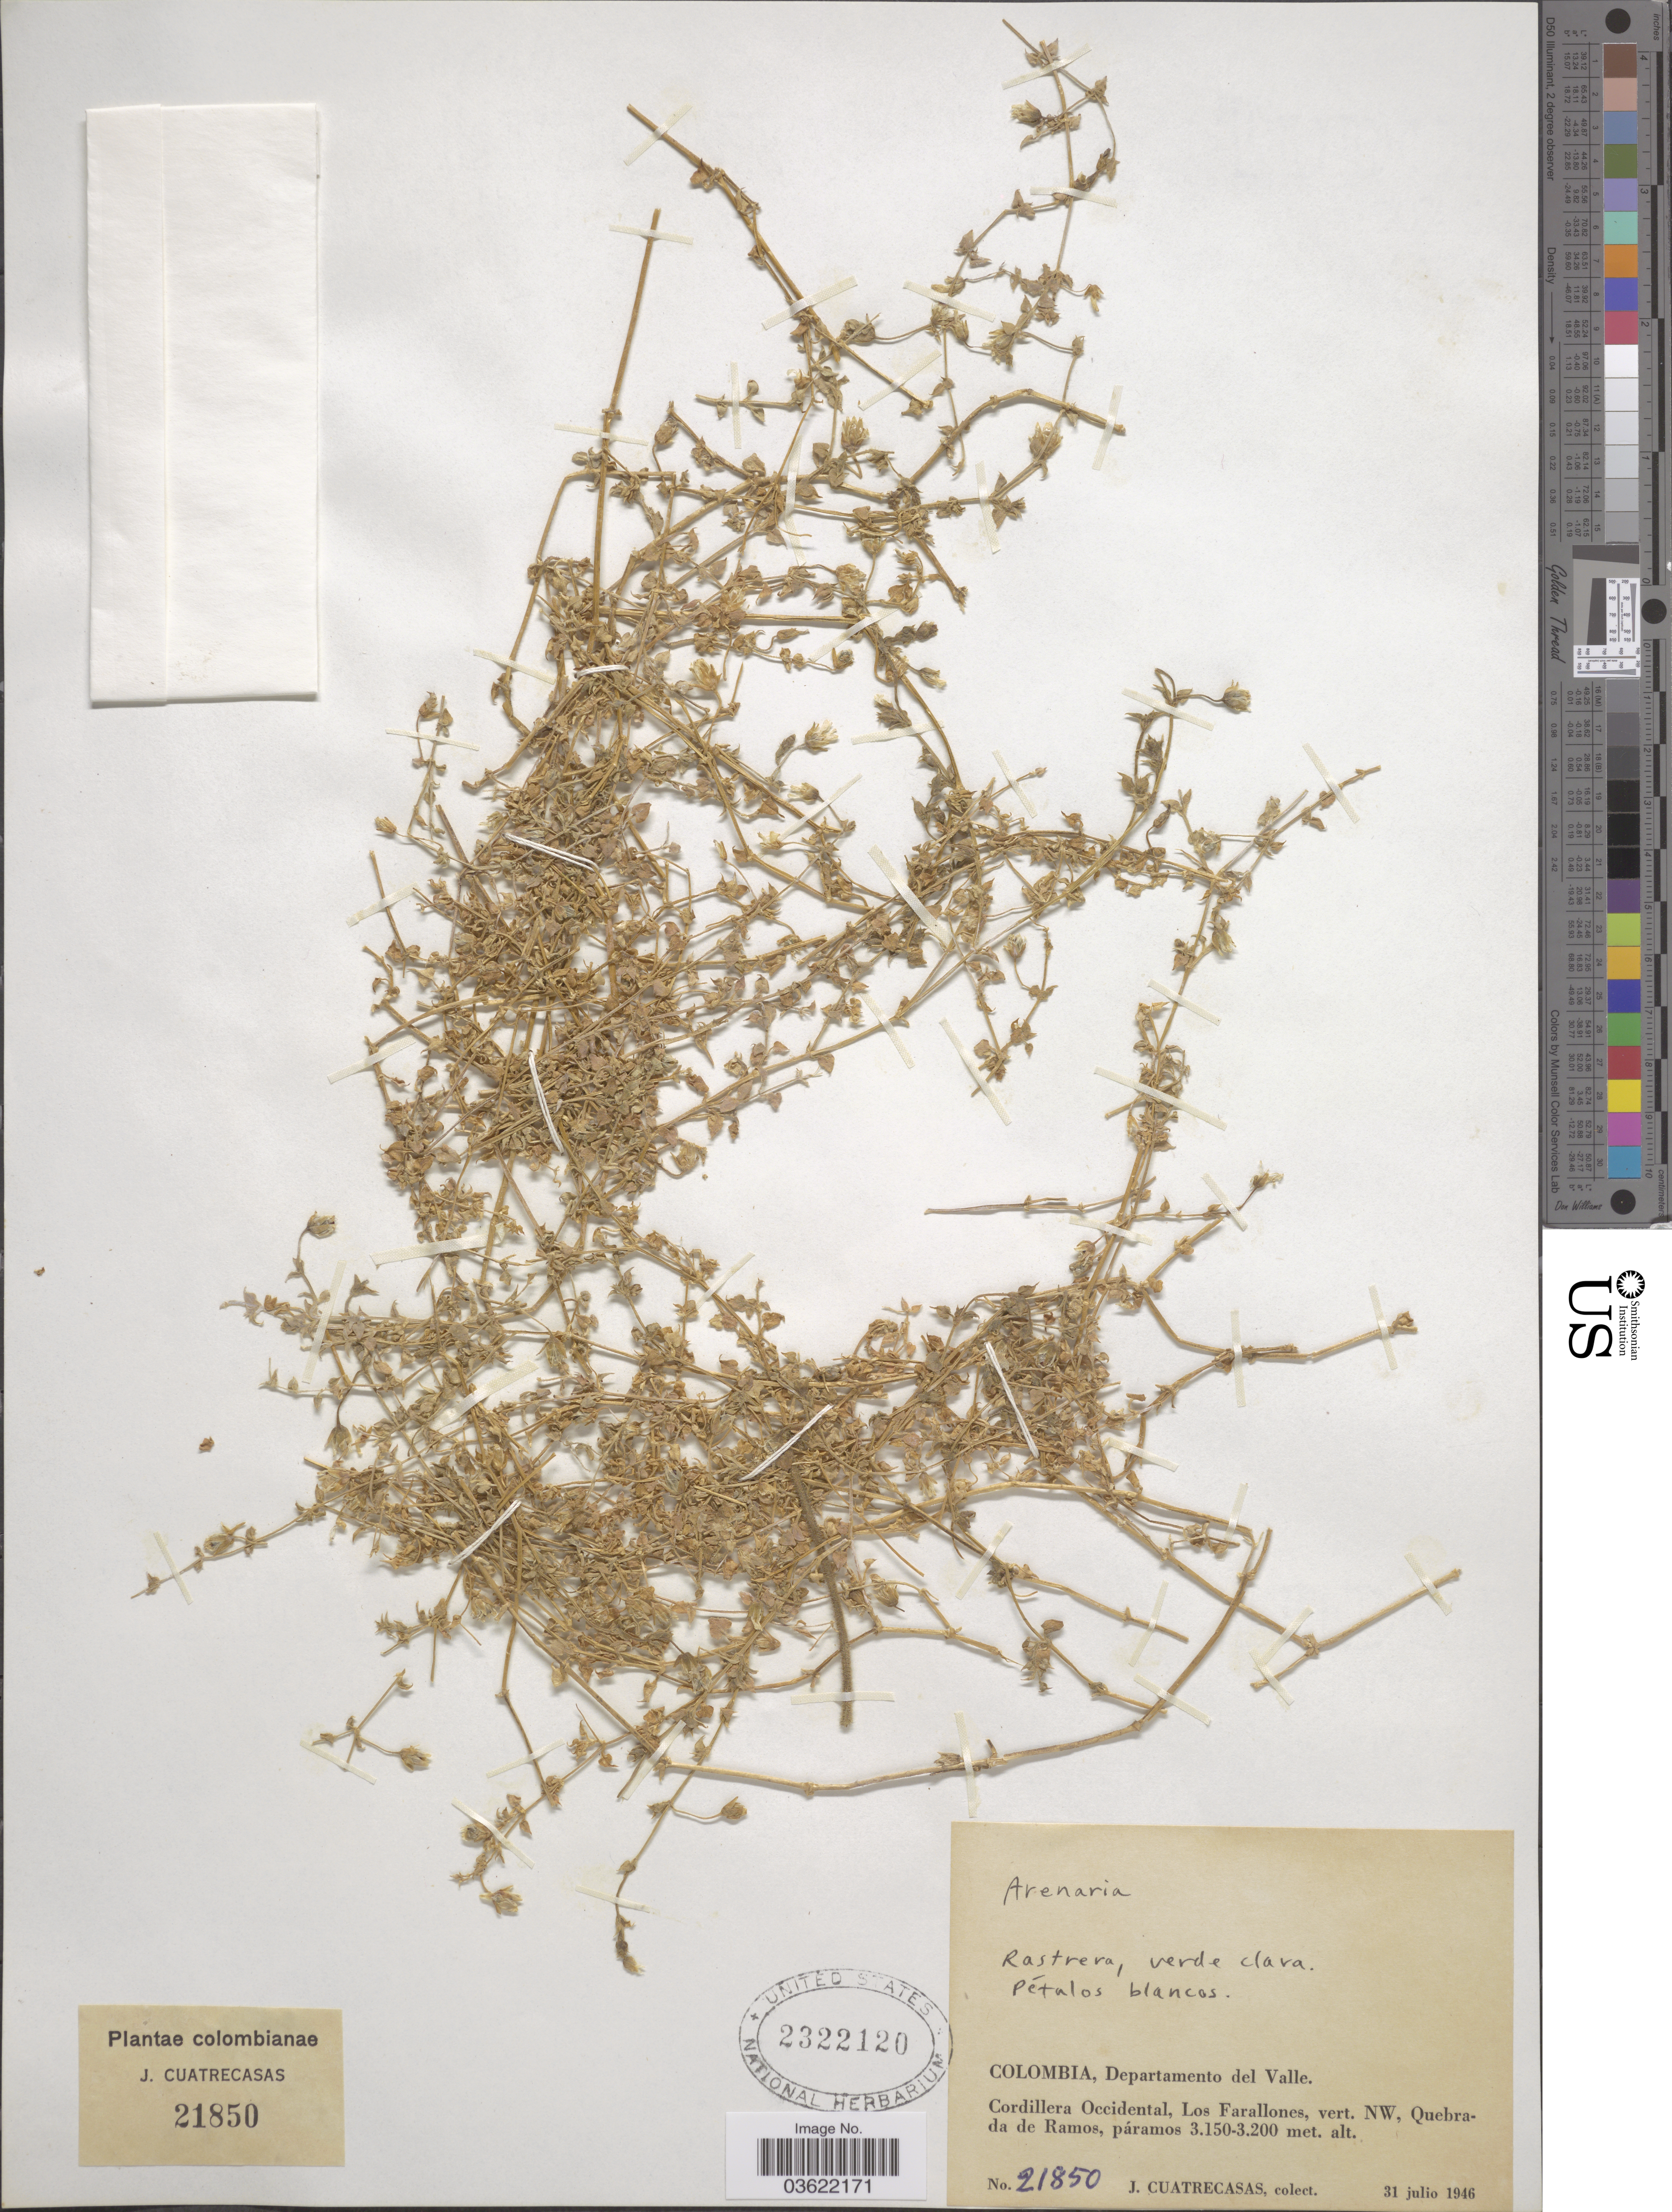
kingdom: Plantae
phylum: Tracheophyta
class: Magnoliopsida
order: Caryophyllales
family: Caryophyllaceae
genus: Arenaria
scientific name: Arenaria sp.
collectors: J. Cuatrecasas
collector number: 21850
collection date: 1946-07-31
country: Colombia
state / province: Valle del Cauca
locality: Departamento del Valle. Cordillera Occidental, Los Farallones, vert. NW, Quebrada de Ramos, páramos.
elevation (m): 3150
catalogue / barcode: US 2322120